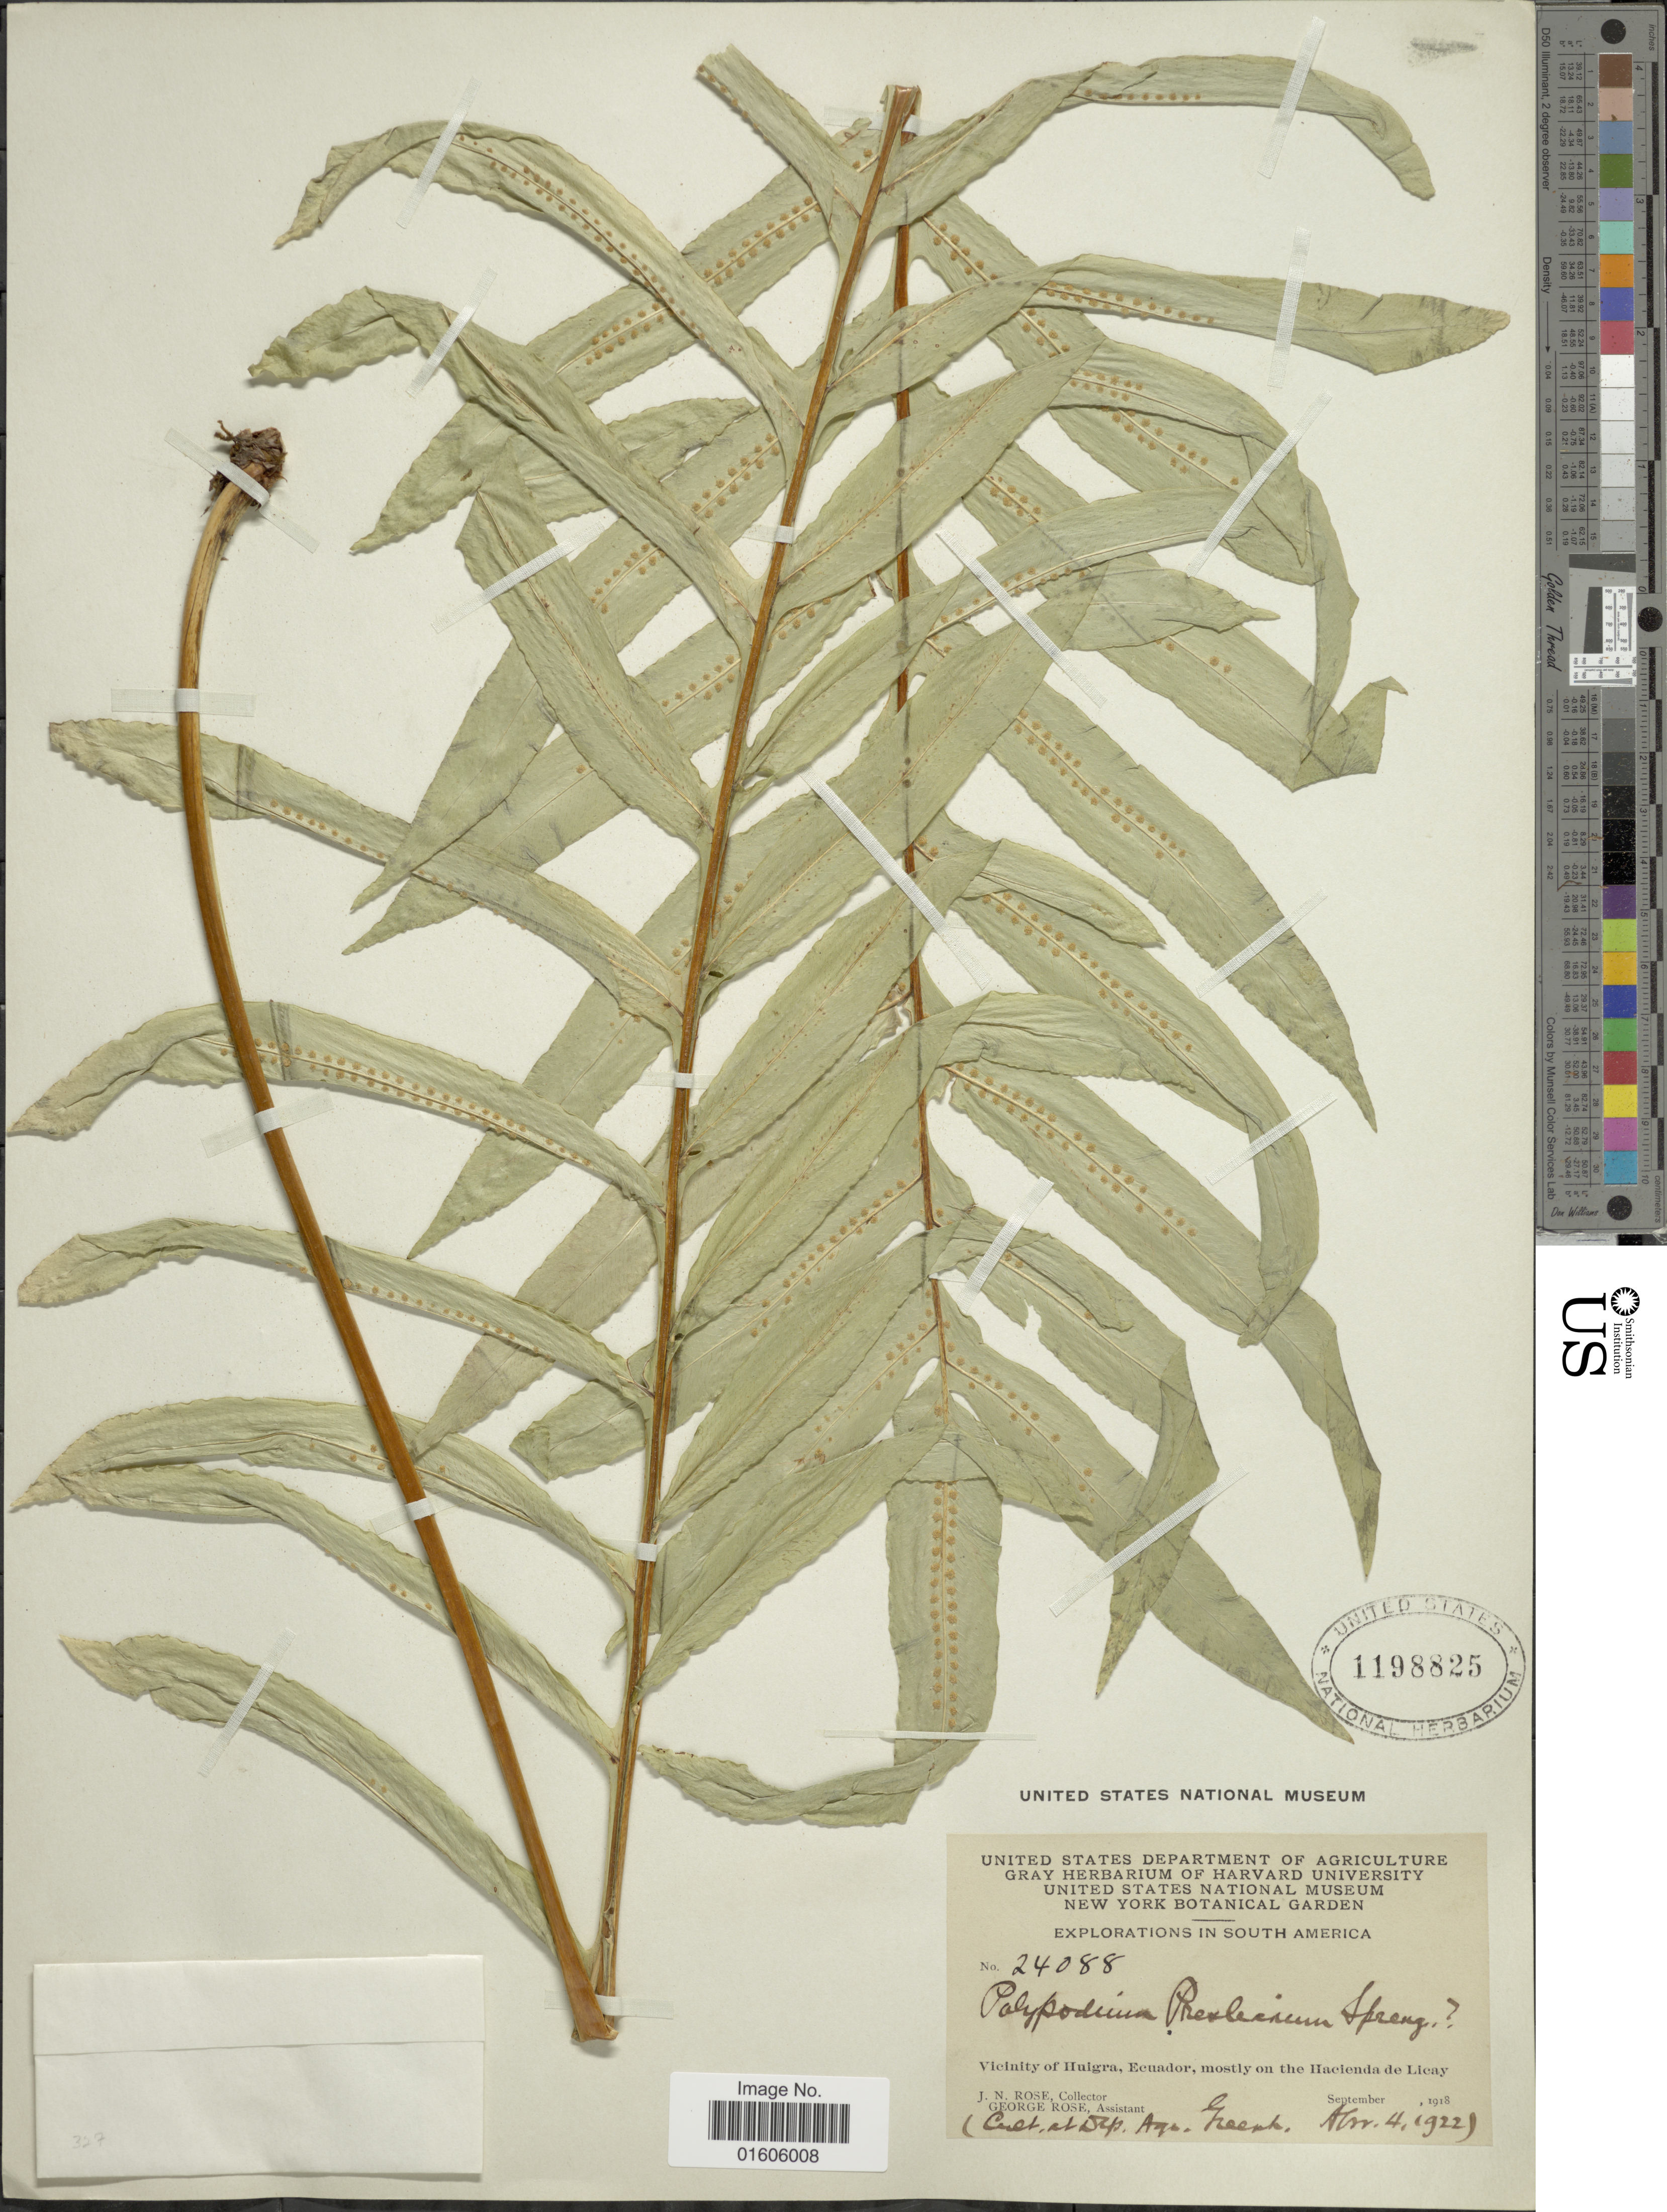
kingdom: Plantae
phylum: Tracheophyta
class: Polypodiopsida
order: Polypodiales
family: Polypodiaceae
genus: Serpocaulon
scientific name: Serpocaulon attenuatum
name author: (Humb. & Bonpl. ex Willd.) A.R. Sm.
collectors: J. N. Rose & G. Rose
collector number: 24088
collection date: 1922-04-04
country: Ecuador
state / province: Chimborazo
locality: Vicinity of Huigra, mostly on the Hacienda Licay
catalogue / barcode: US 1198825